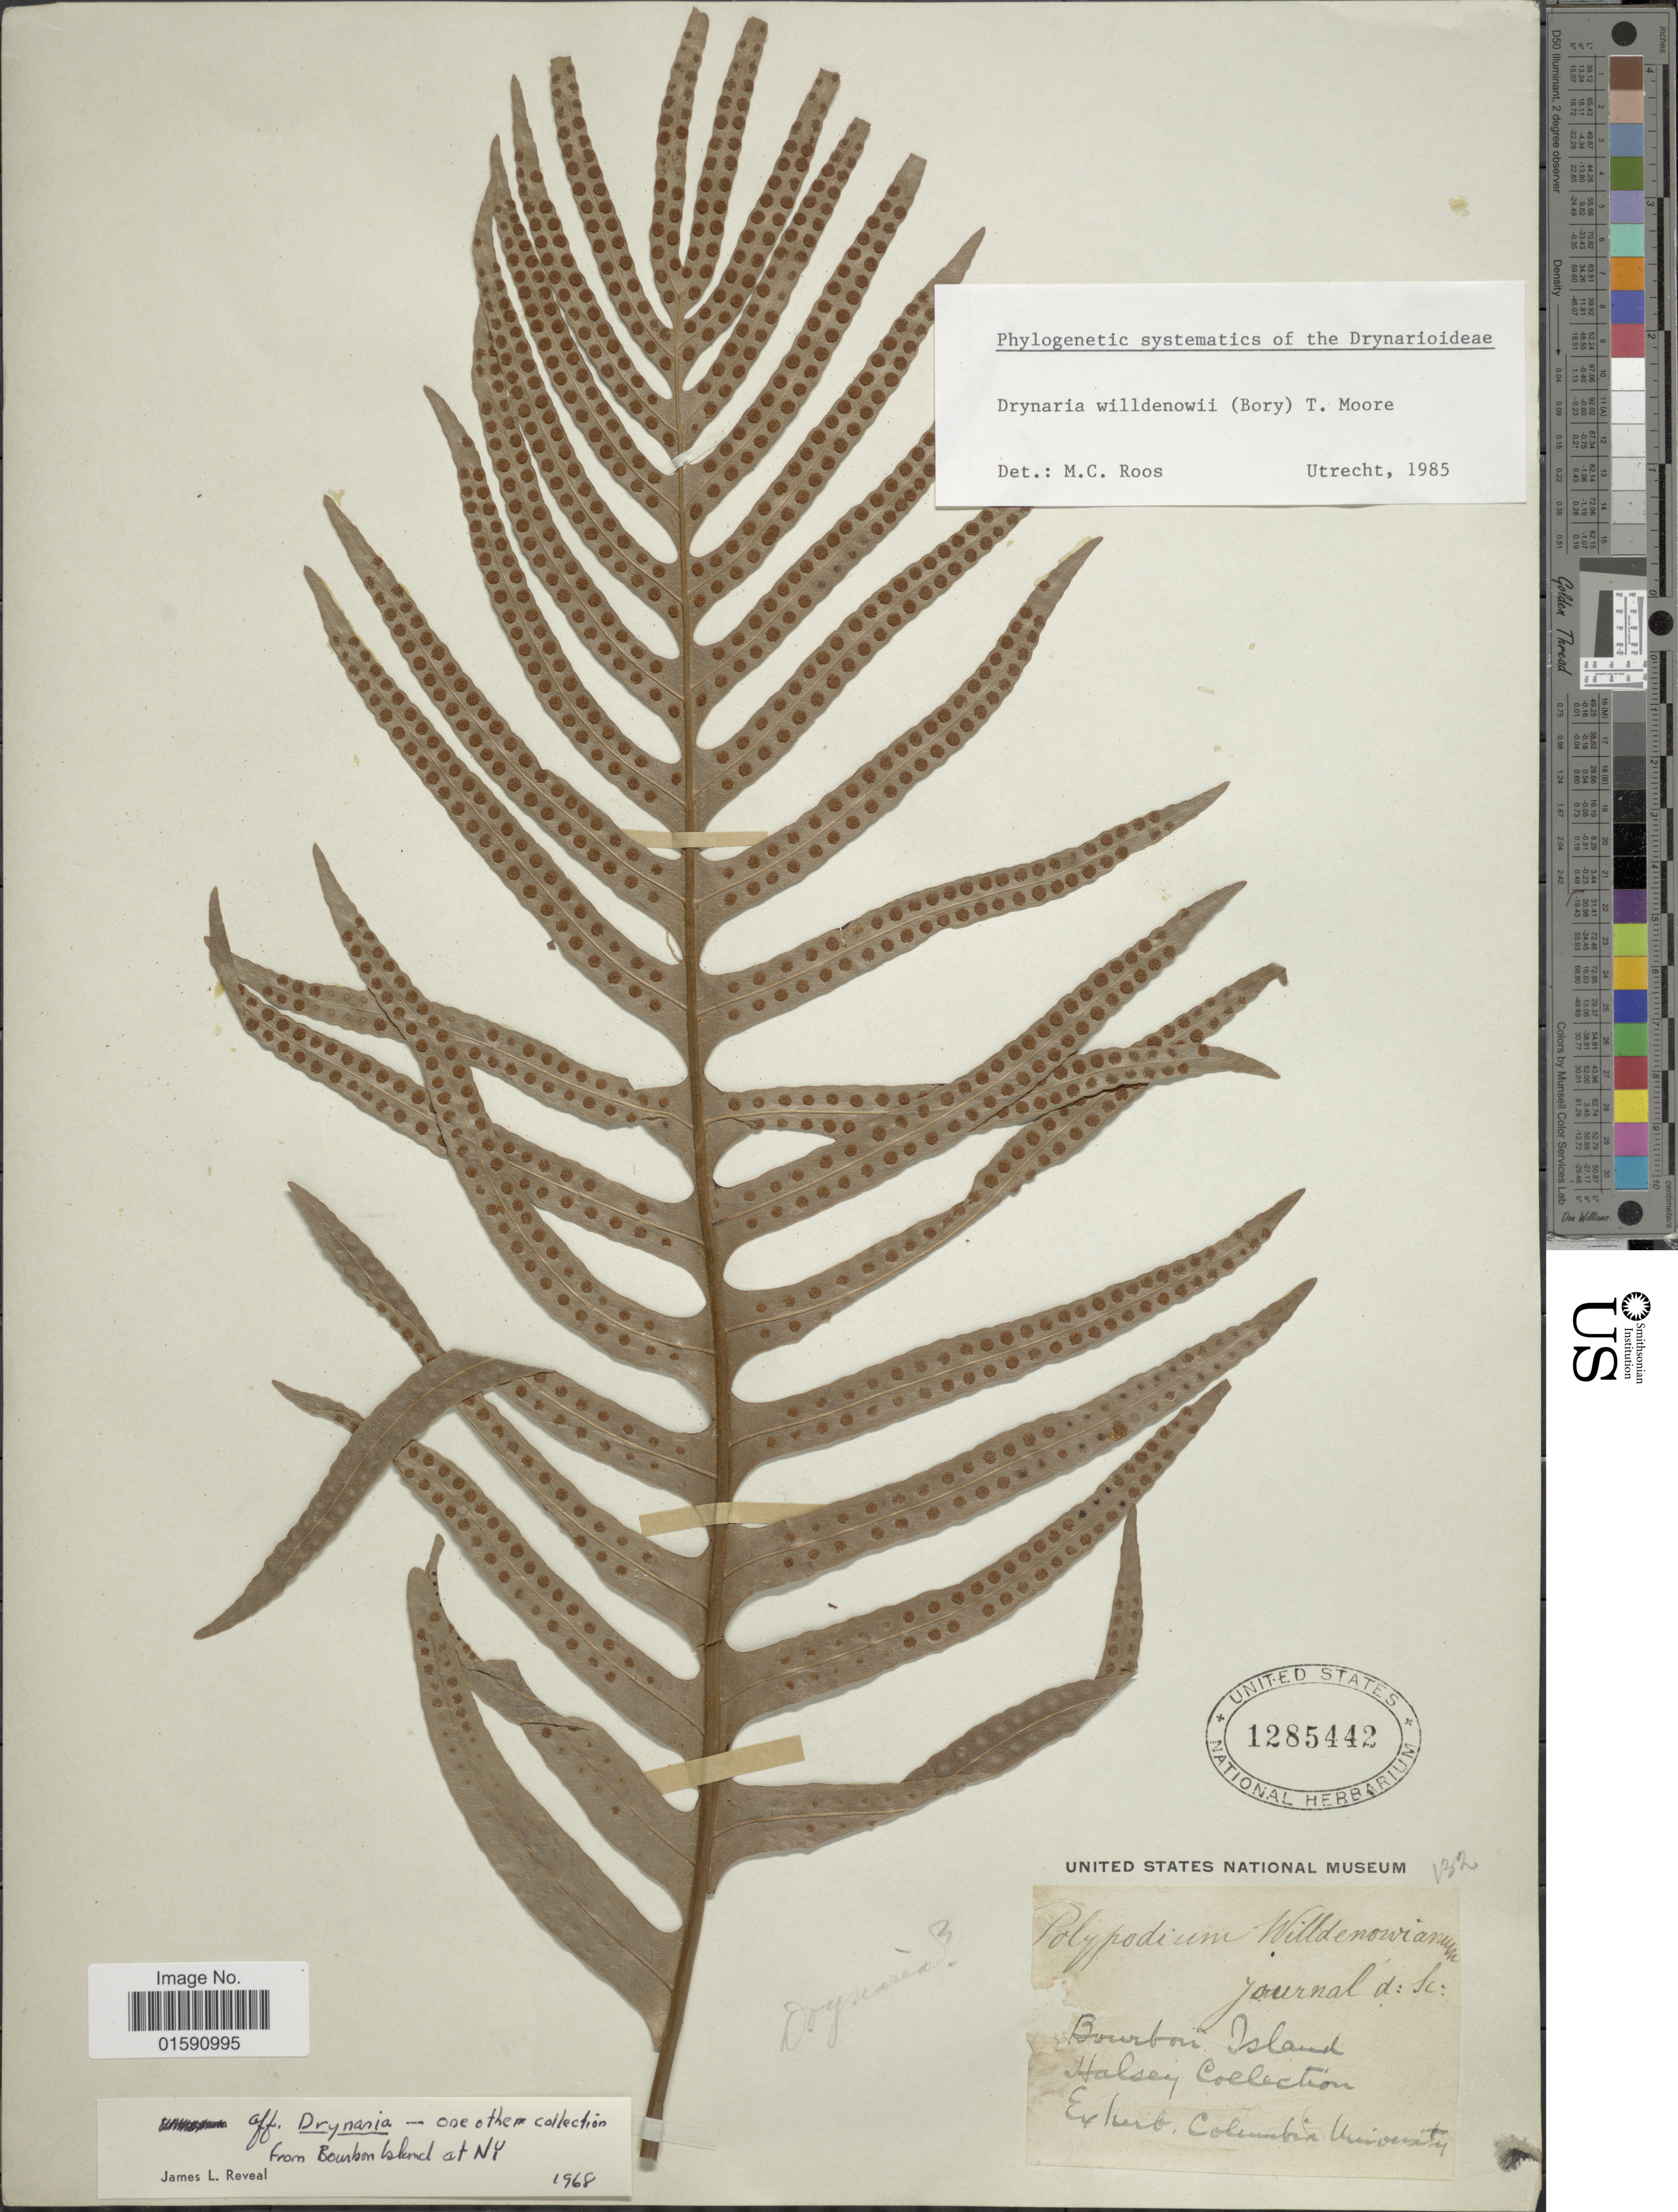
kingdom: Plantae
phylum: Tracheophyta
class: Polypodiopsida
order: Polypodiales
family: Polypodiaceae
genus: Drynaria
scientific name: Drynaria willdenowii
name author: (Bory) L.B. Moore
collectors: Halsey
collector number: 132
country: Reunion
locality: Bourbon Island, Halsey Collection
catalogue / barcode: US 1285442